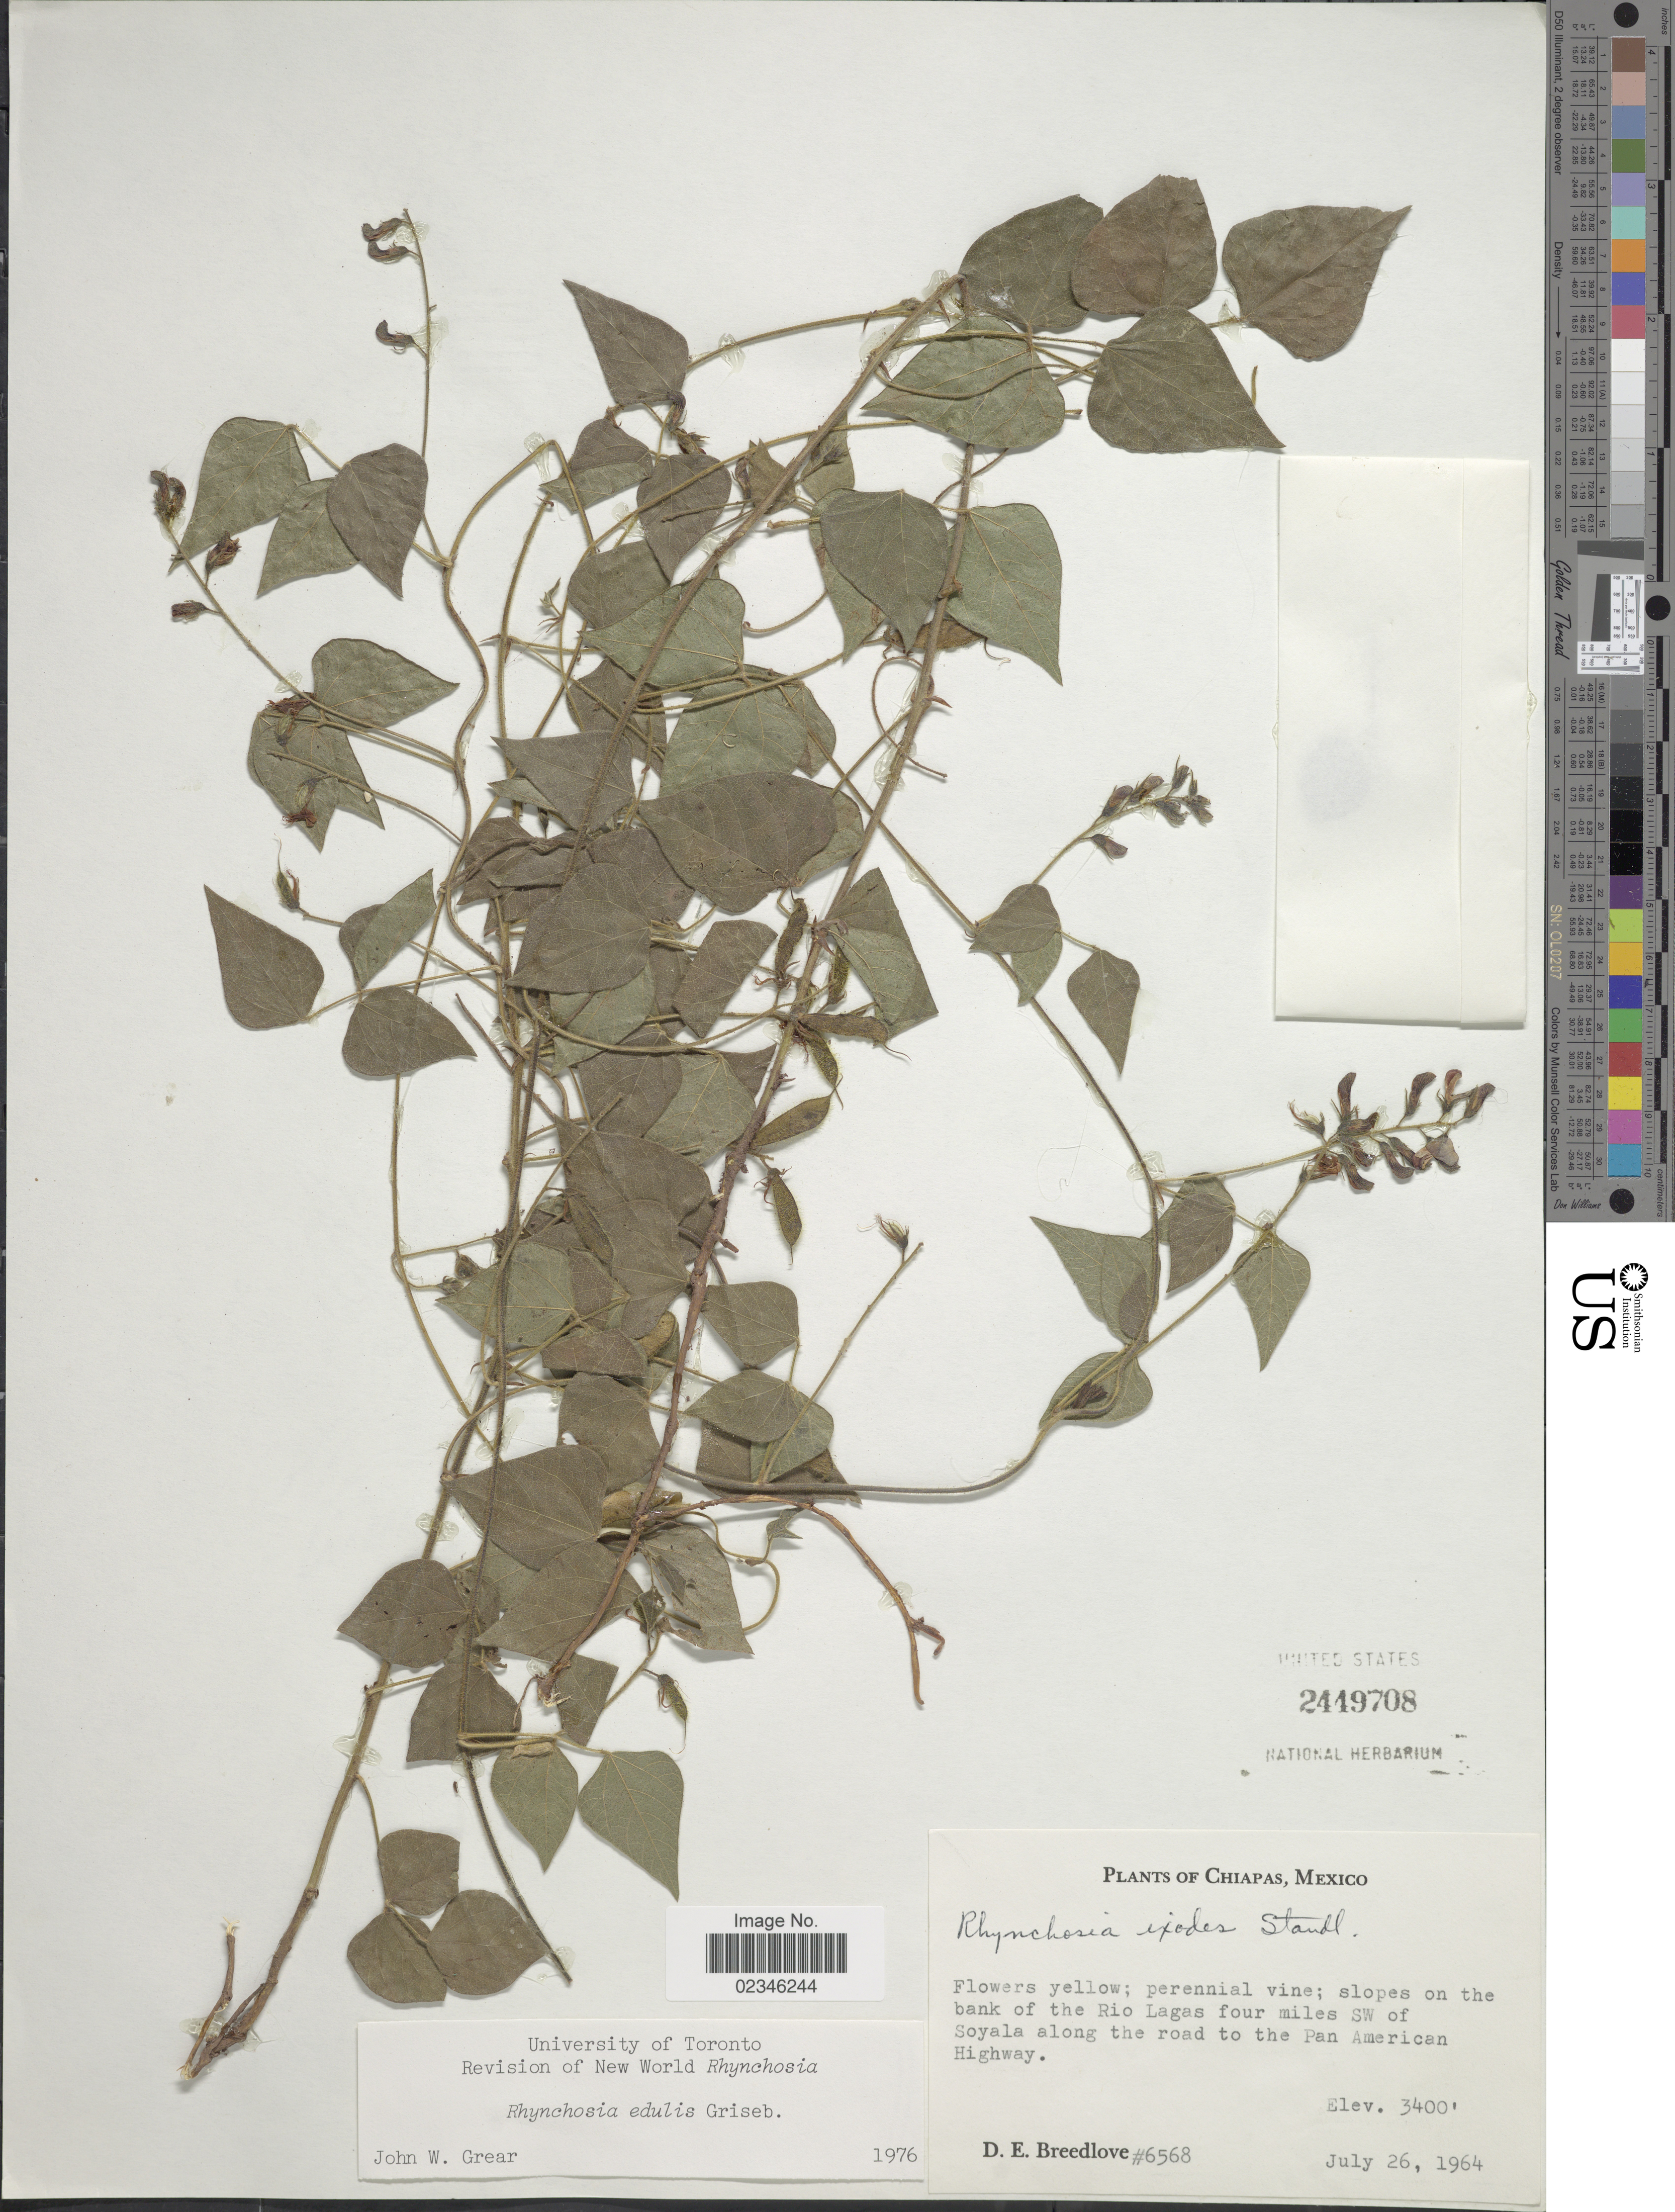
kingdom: Plantae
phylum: Tracheophyta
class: Magnoliopsida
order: Fabales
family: Fabaceae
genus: Rhynchosia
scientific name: Rhynchosia edulis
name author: Griseb.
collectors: D. E. Breedlove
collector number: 6568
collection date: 1964-07-26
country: Mexico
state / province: Chiapas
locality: Slopes on the bank of the Rio Lagas four miles SW of Soyala along the road to the Pan American Highway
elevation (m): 1036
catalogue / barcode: US 2449708